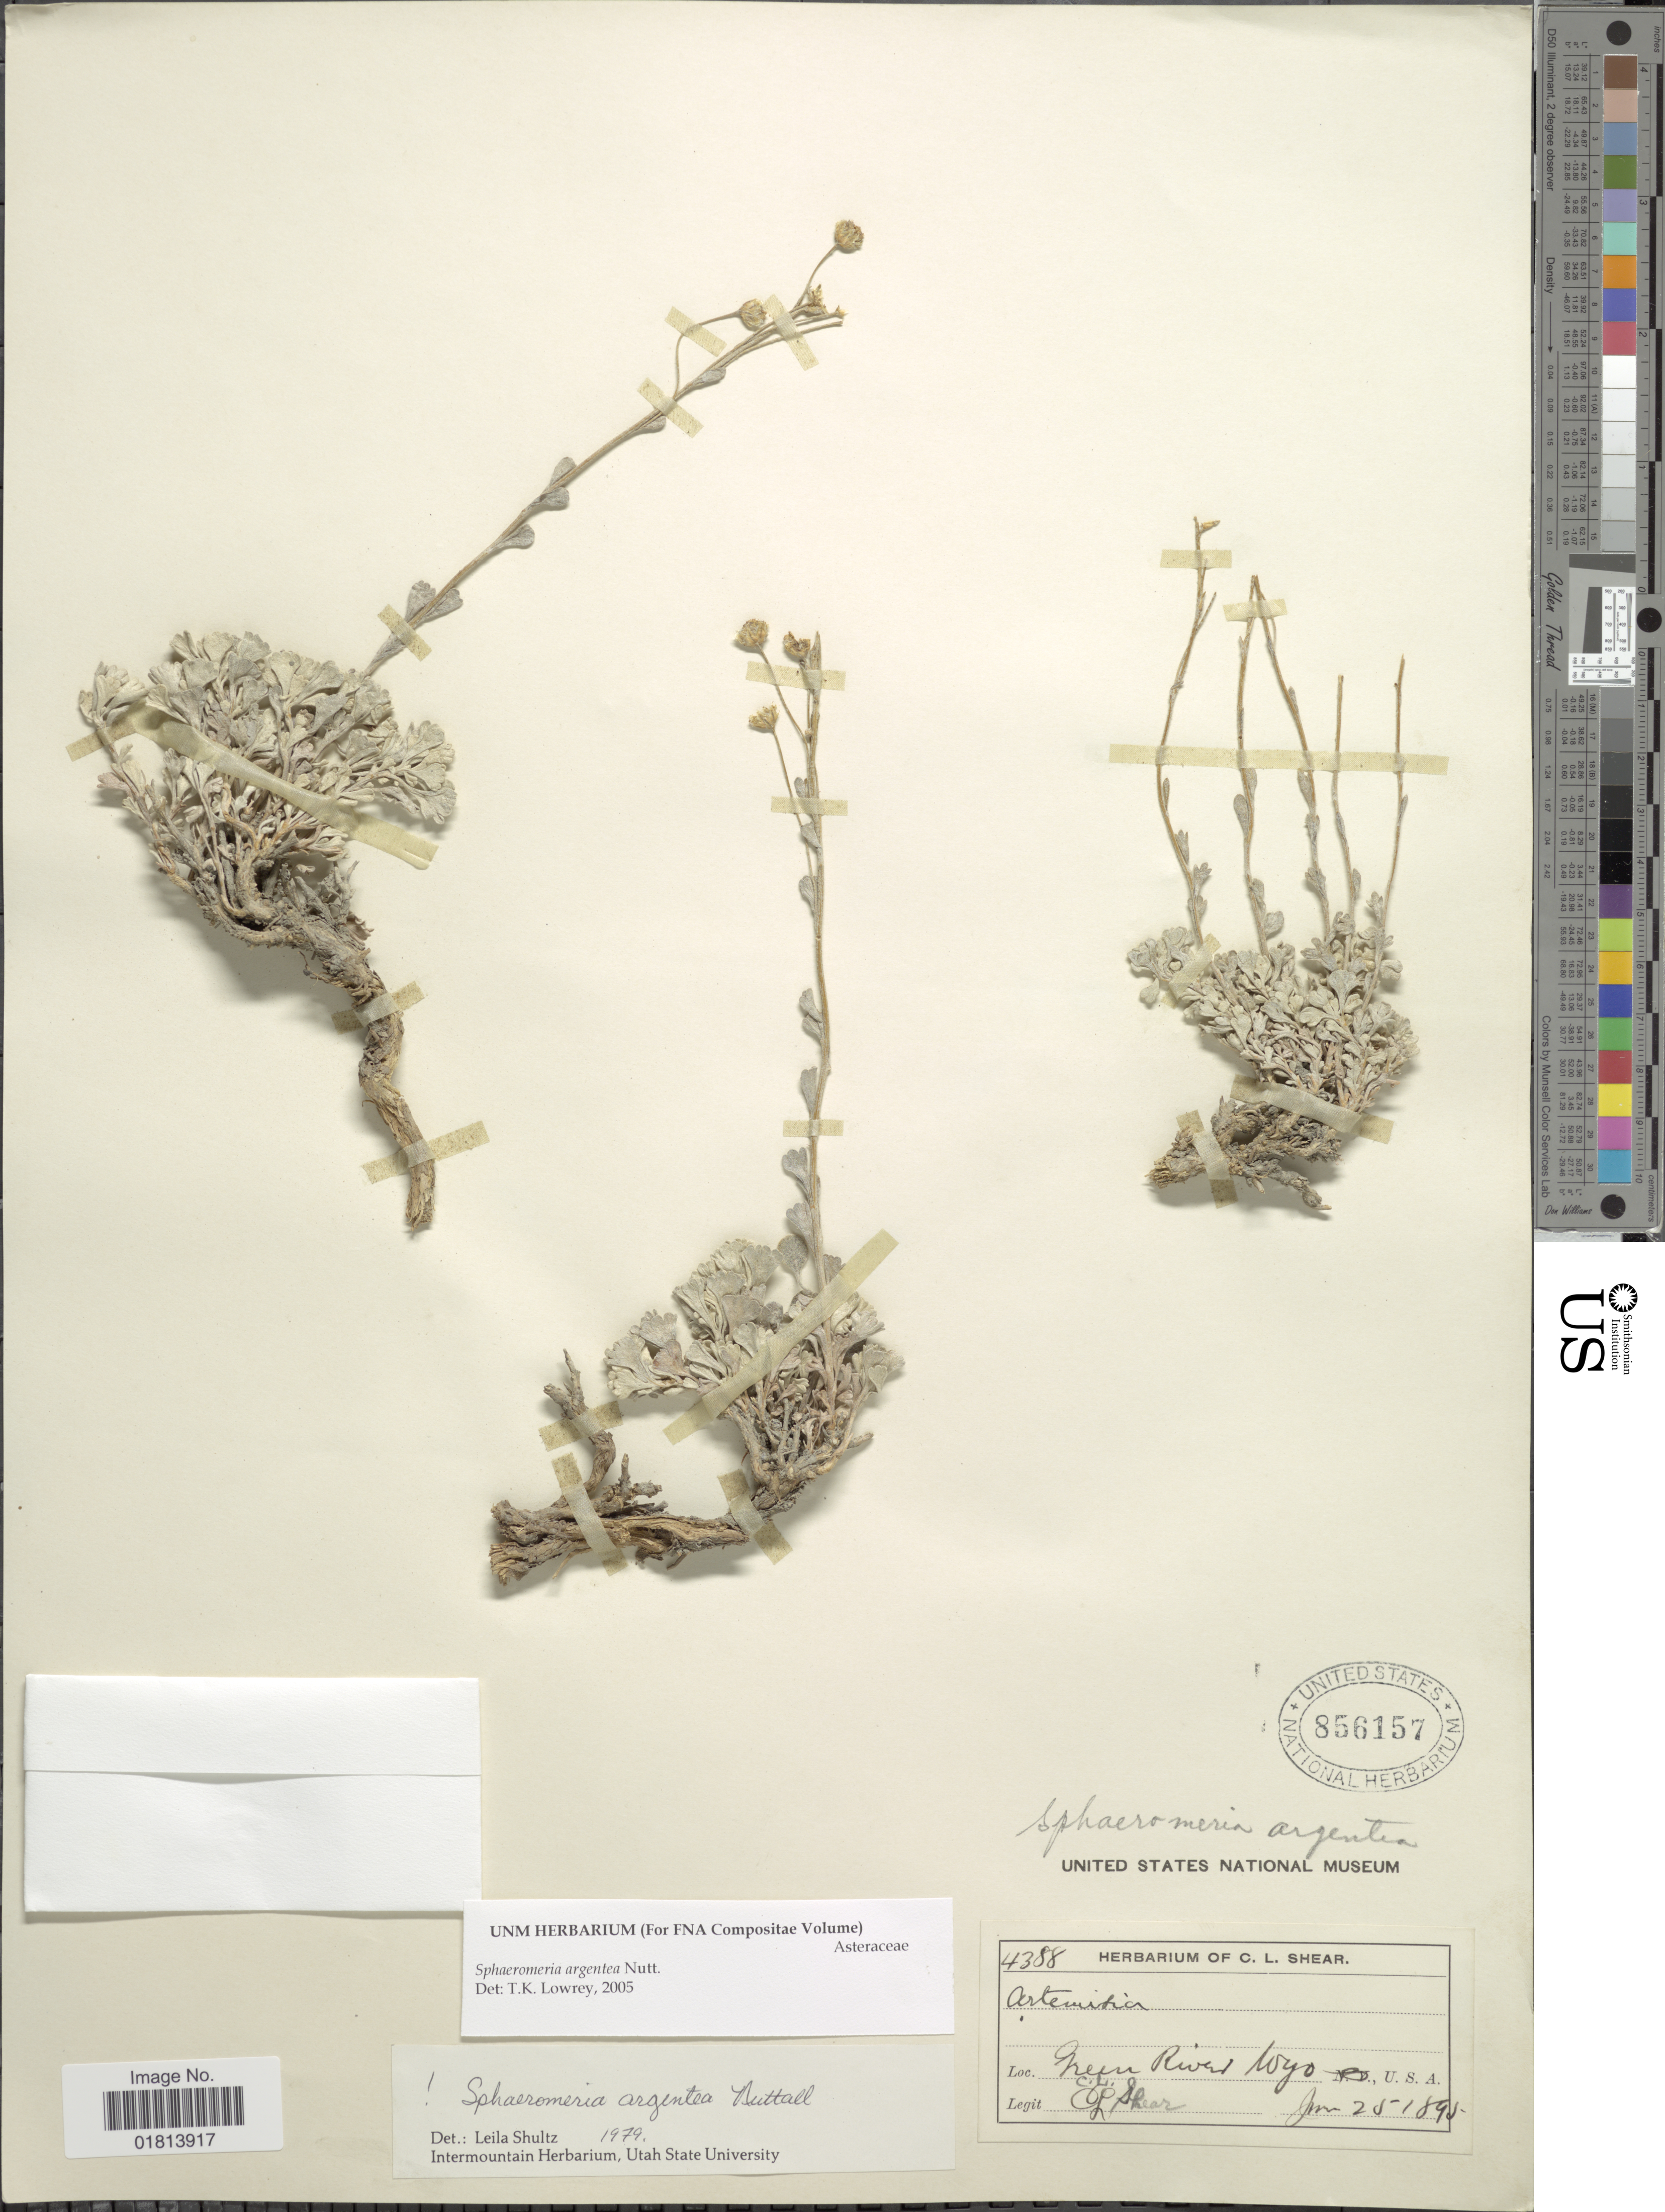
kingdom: Plantae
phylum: Tracheophyta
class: Magnoliopsida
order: Asterales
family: Asteraceae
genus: Sphaeromeria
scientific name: Sphaeromeria argentea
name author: Nutt.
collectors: C. L. Shear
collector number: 4388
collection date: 1895-06-25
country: United States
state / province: Wyoming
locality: Green River, Wyo.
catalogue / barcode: US 856157